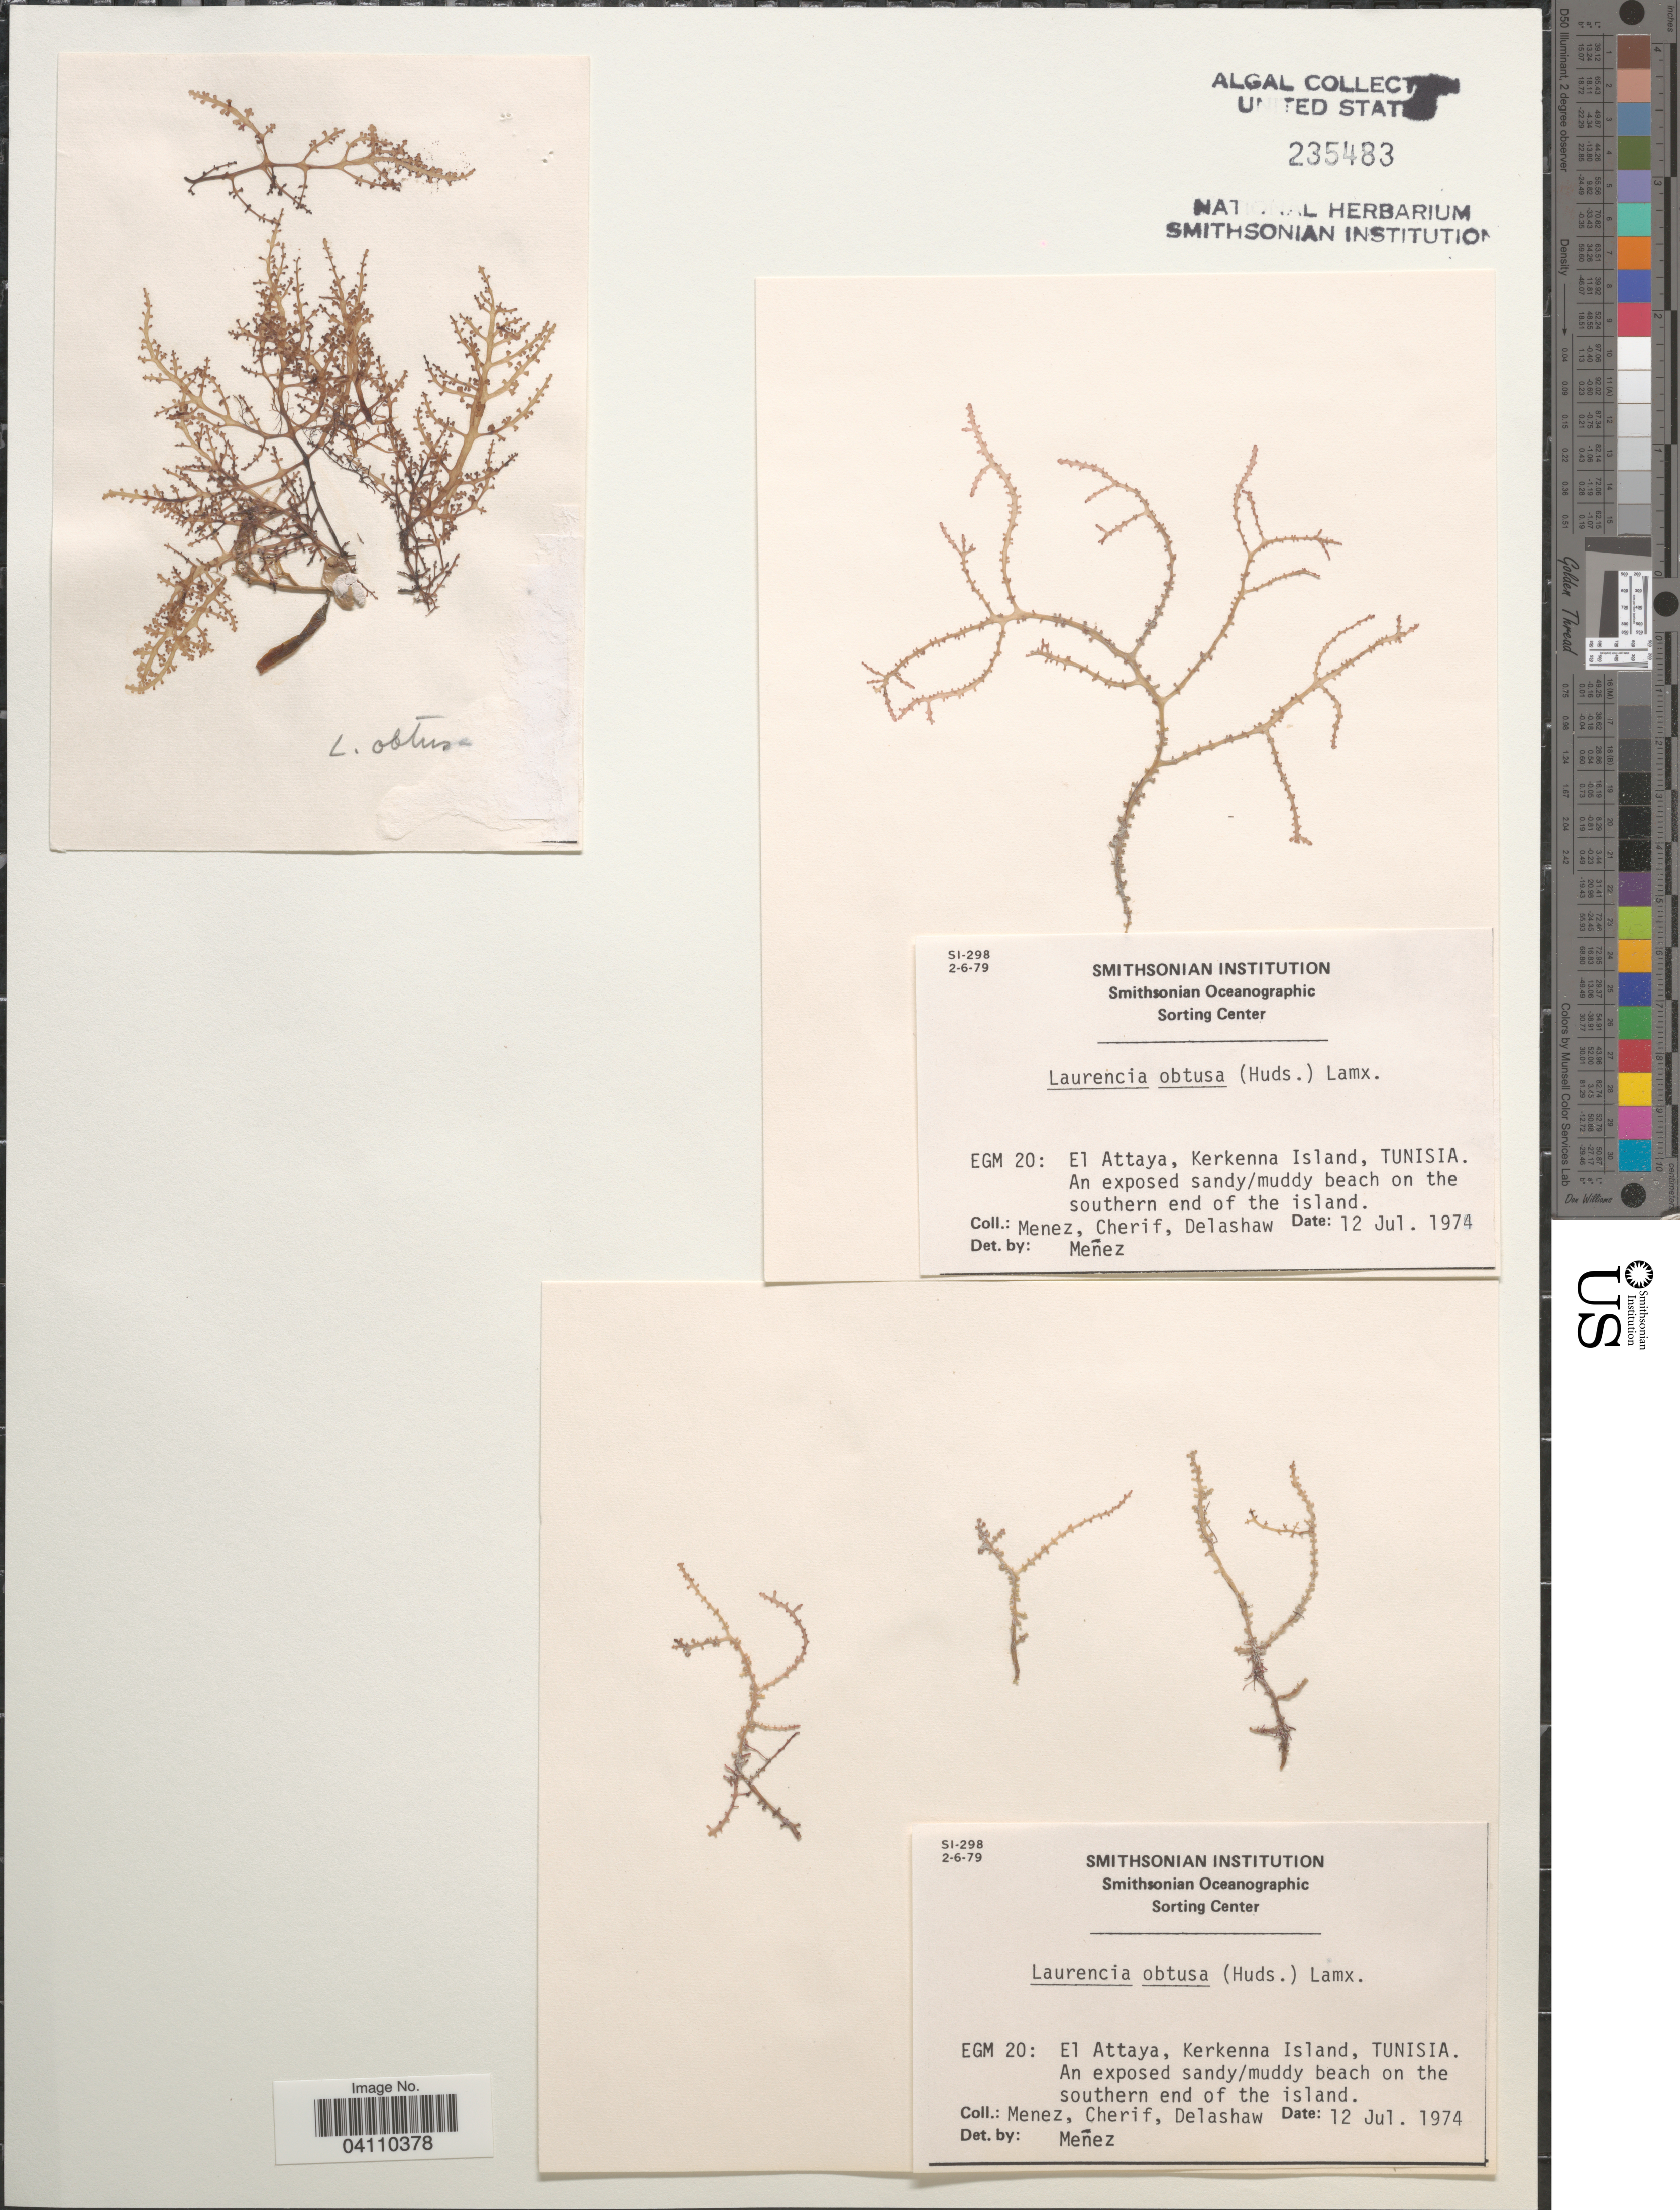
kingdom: Plantae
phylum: Rhodophyta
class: Florideophyceae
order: Ceramiales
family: Rhodomelaceae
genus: Laurencia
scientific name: Laurencia obtusa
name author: (Huds.) J.V.Lamouroux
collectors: Menez, -. Cherif & -. Delashaw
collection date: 1974-07-12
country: Tunisia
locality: EGM 20: El Attaya, Kerkenna Island. Beach on the southern end of the island.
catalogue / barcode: US 235483